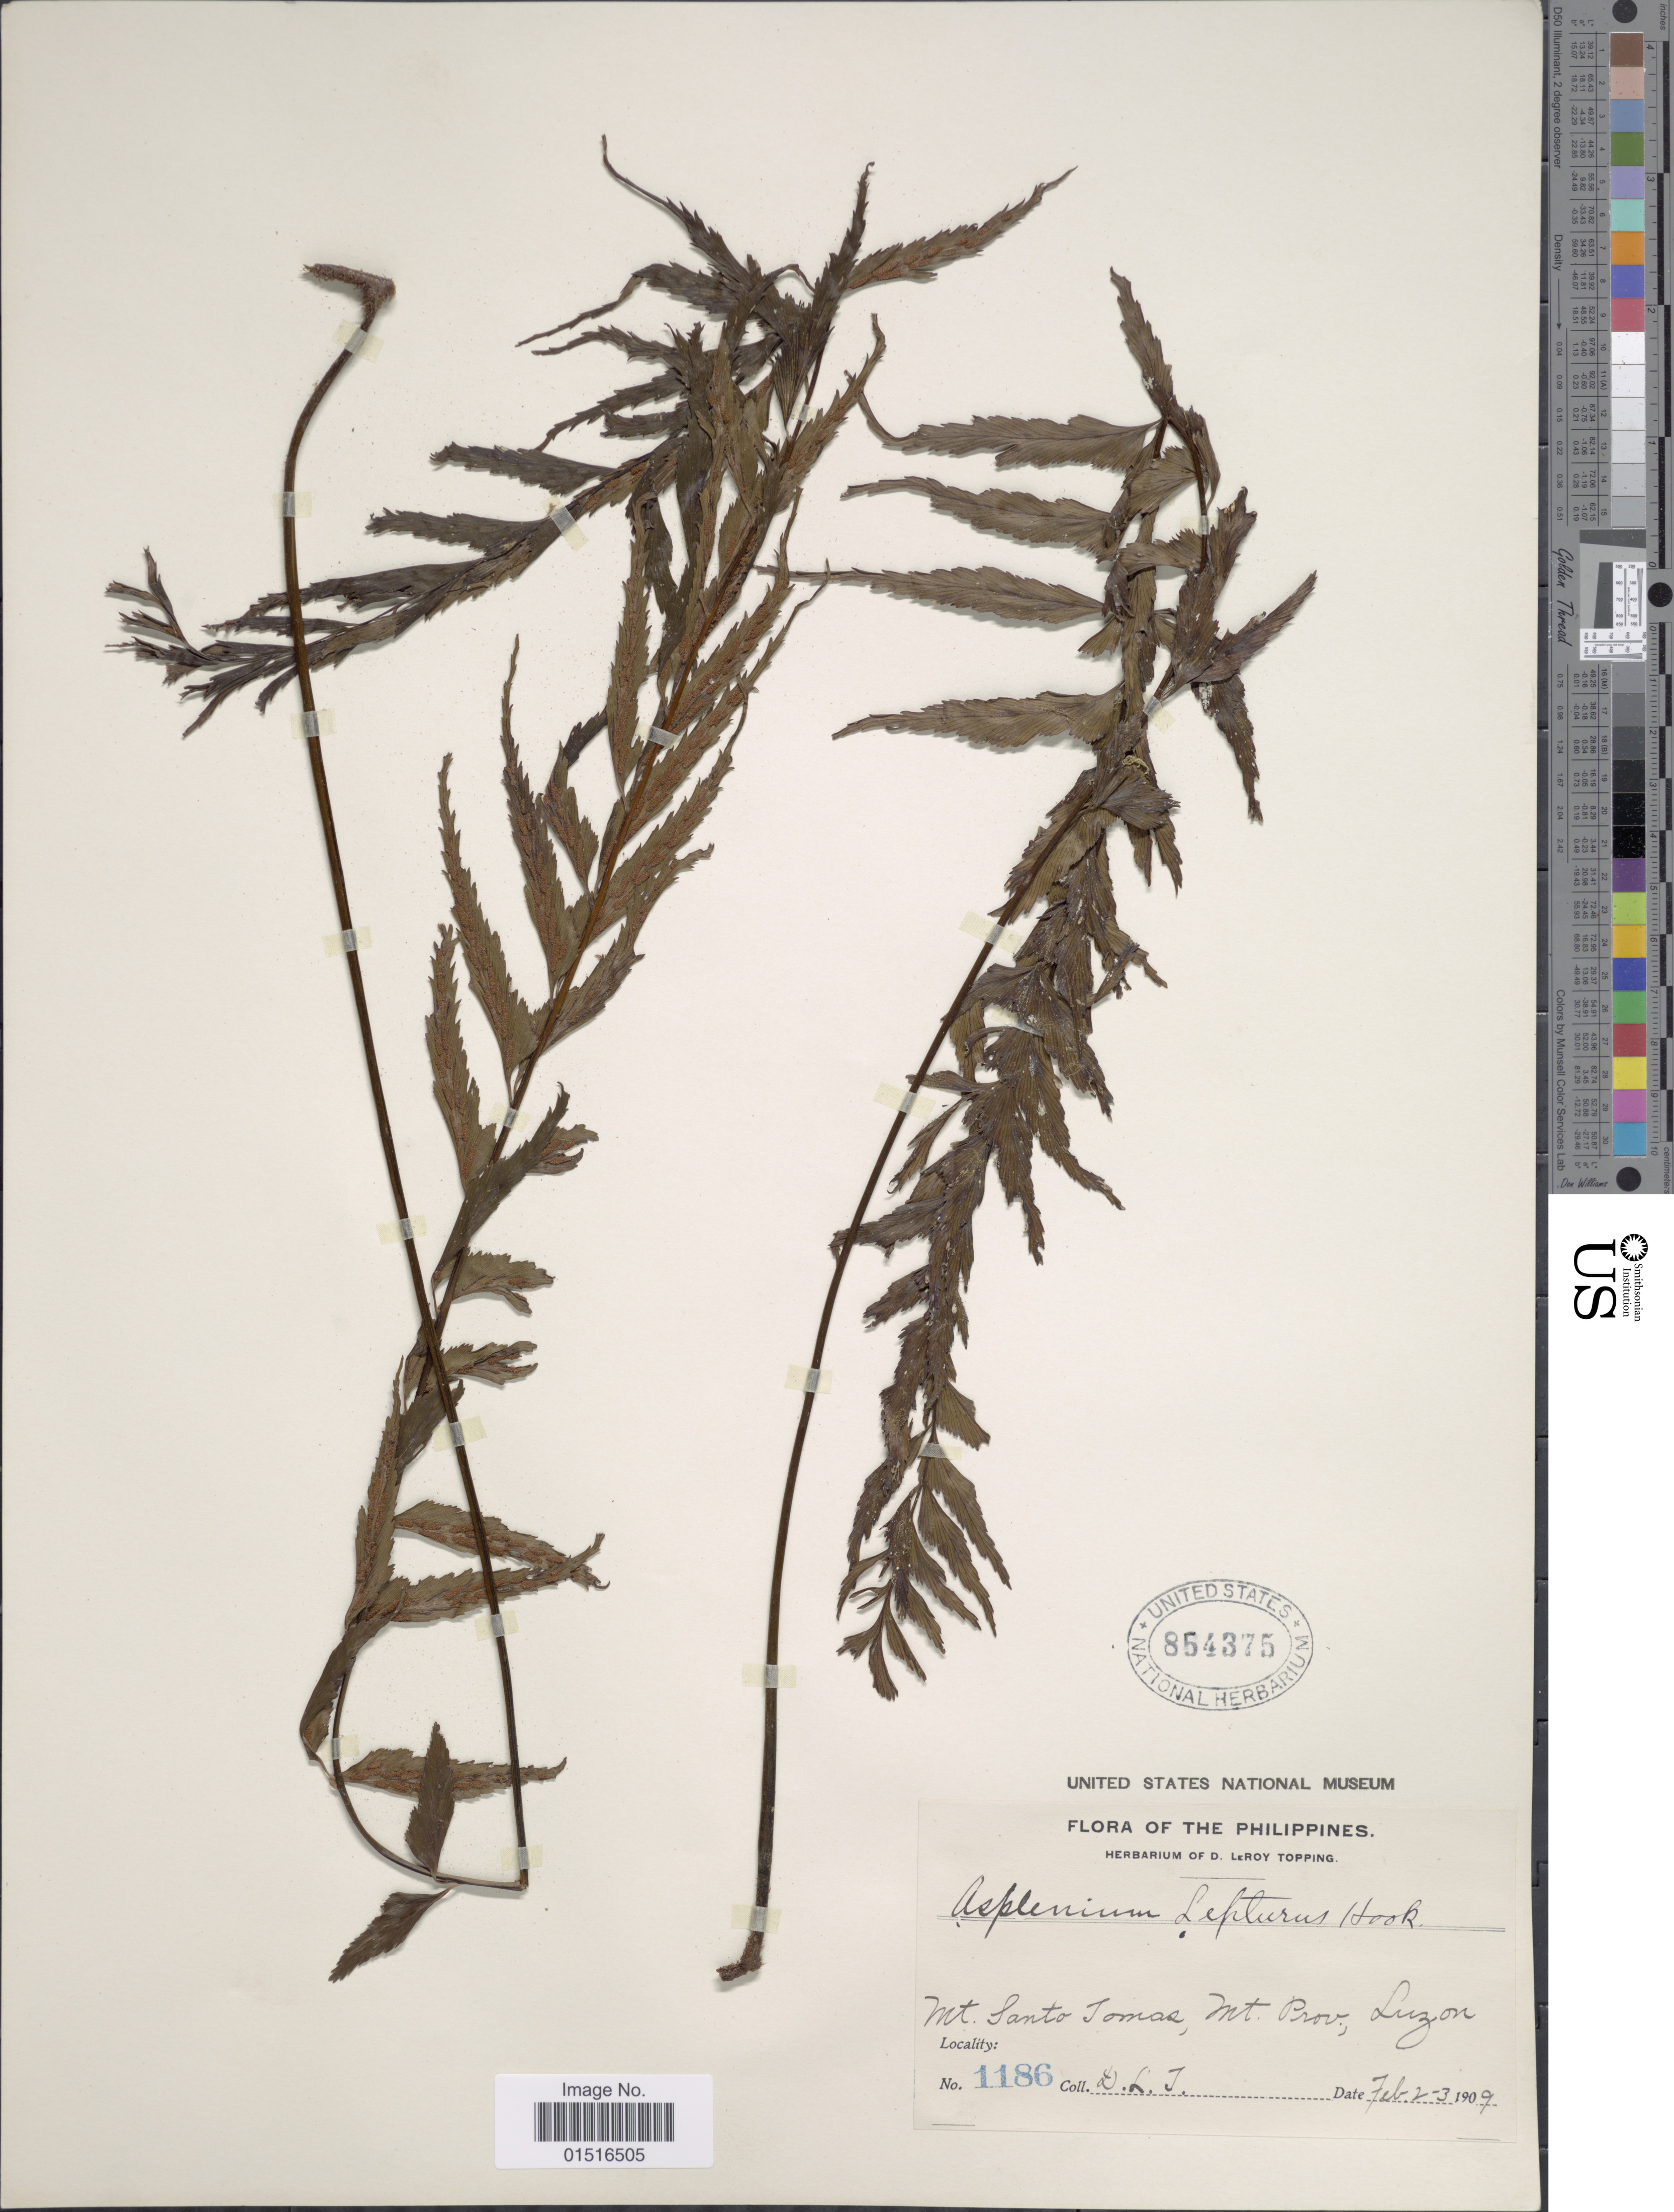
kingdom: Plantae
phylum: Tracheophyta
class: Polypodiopsida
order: Polypodiales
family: Aspleniaceae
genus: Asplenium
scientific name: Asplenium lepturus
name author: J. Sm. ex C. Presl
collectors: D. L. Topping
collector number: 1186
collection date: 1909-02-02/1909-02-03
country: Philippines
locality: Mt. Santo Tomas, Mt. Prov, Luzon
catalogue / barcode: US 854375